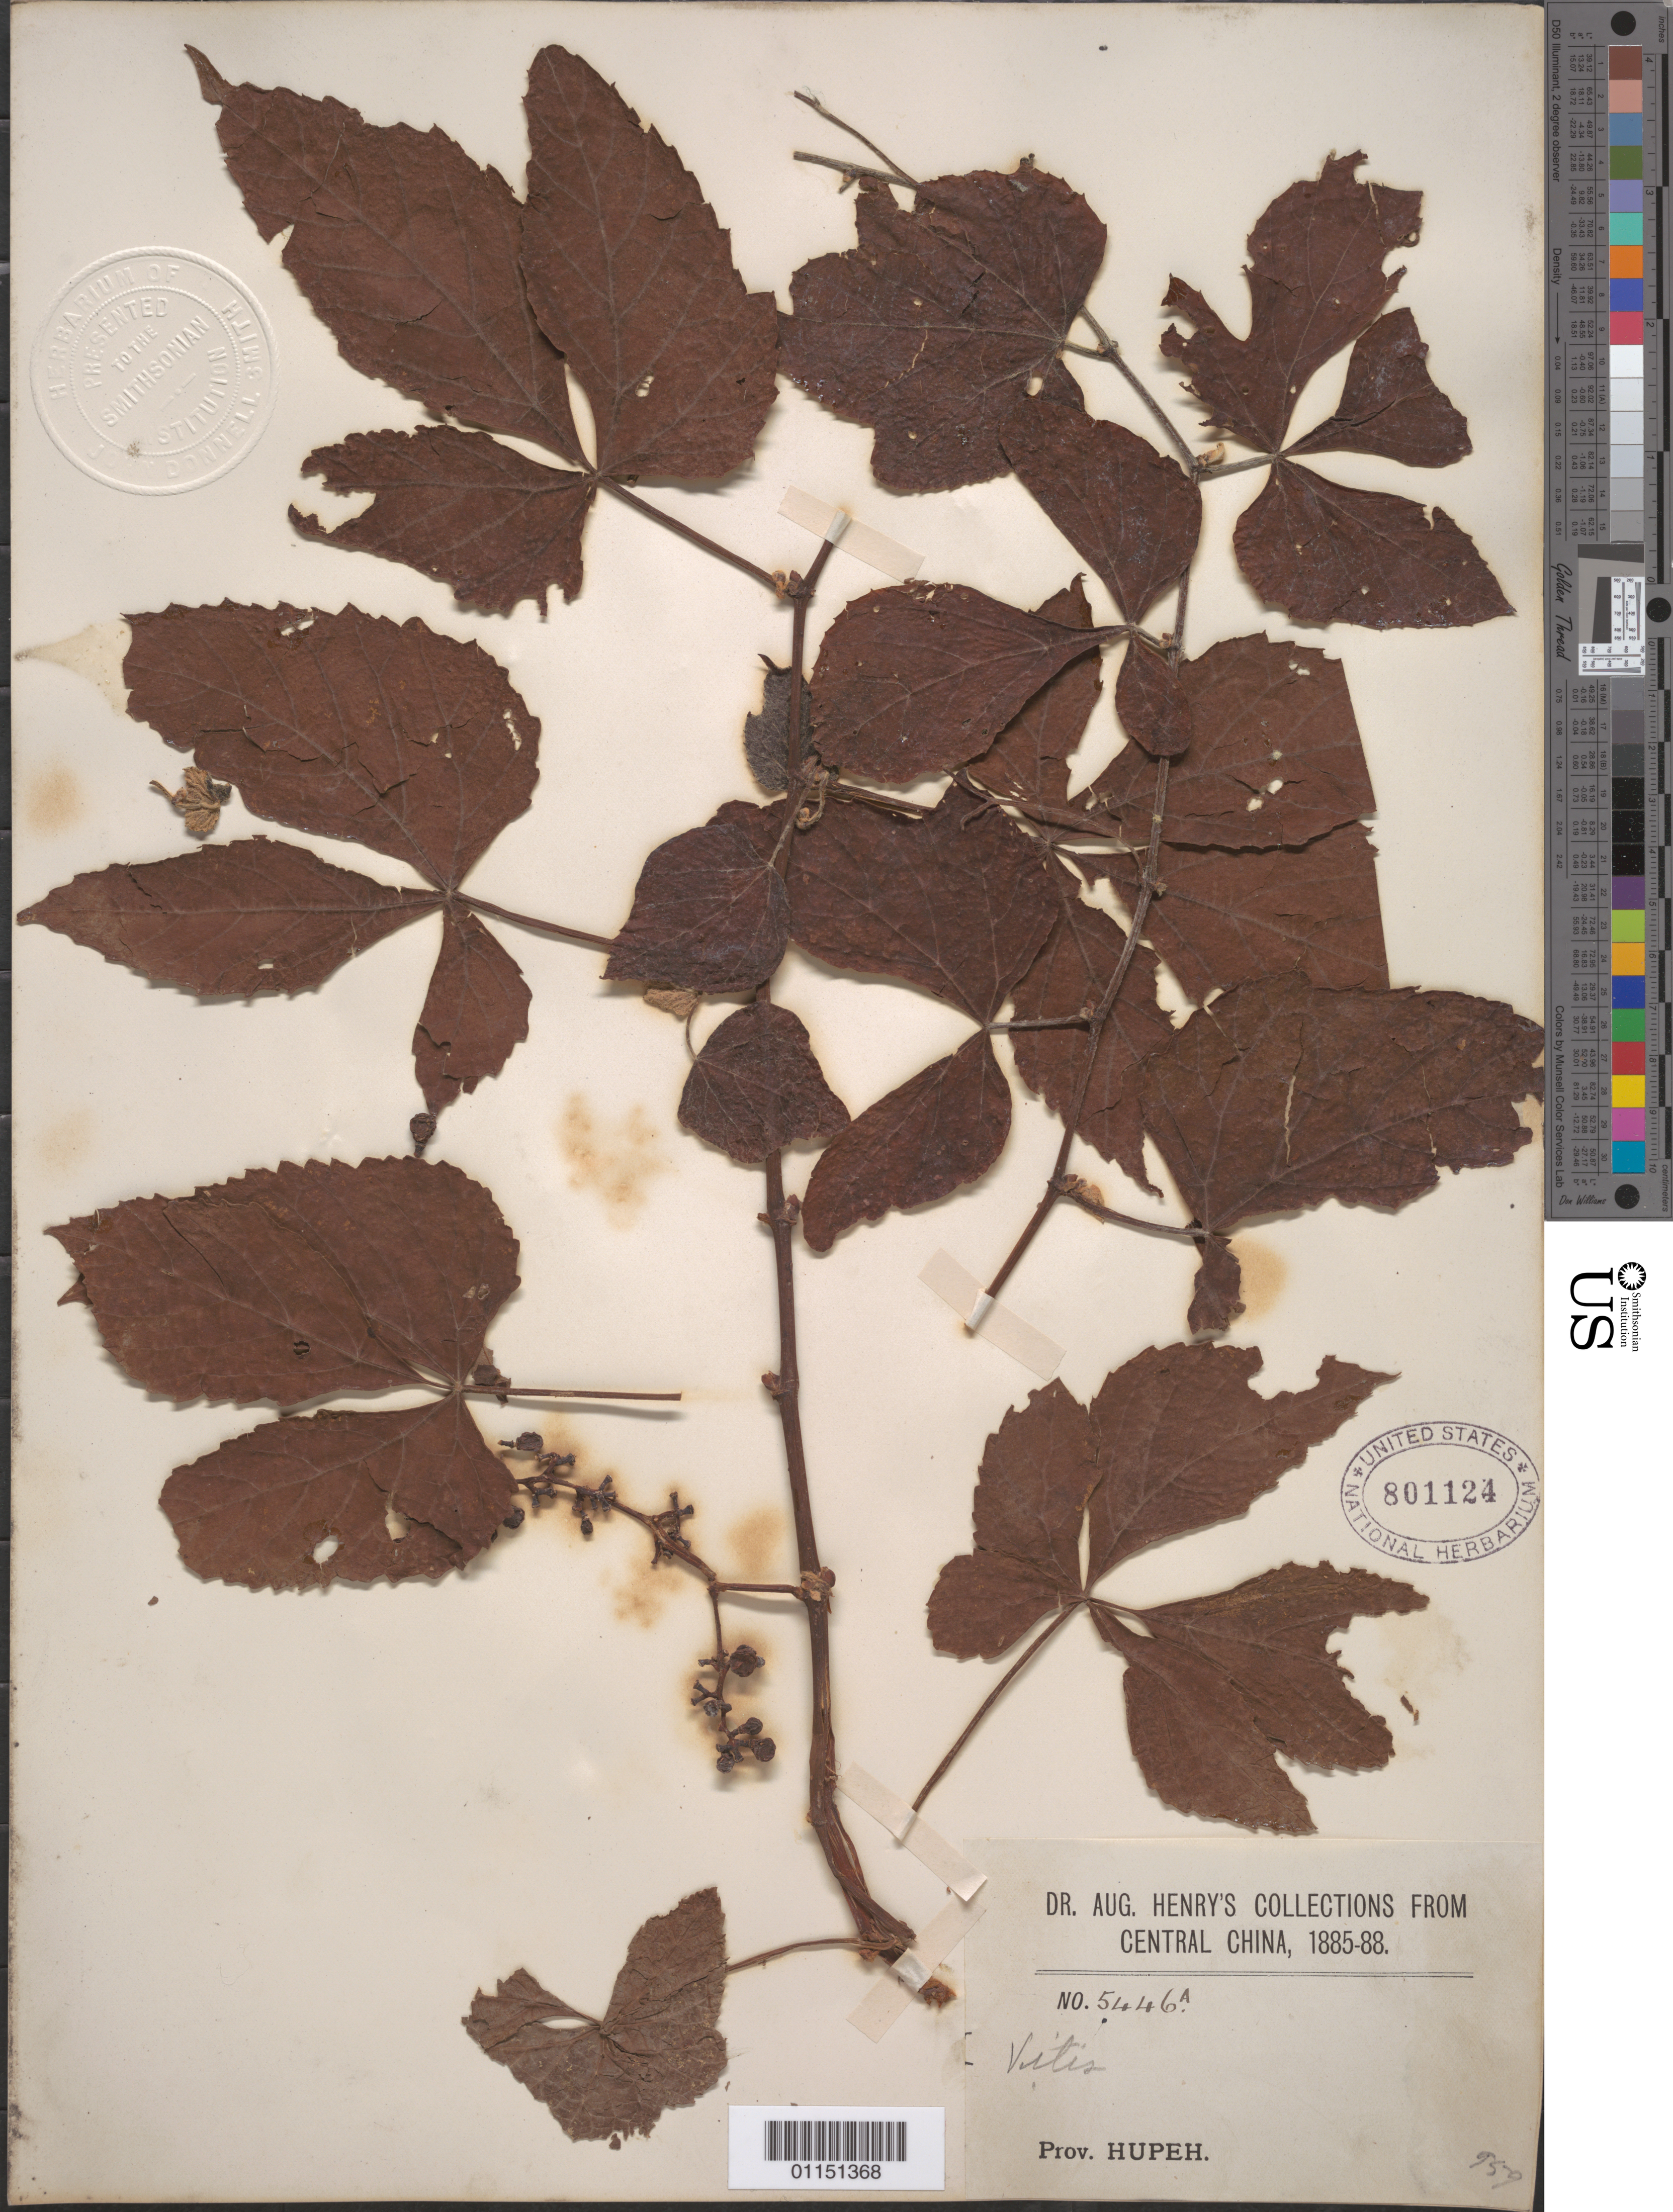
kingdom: Plantae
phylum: Tracheophyta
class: Magnoliopsida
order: Vitales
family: Vitaceae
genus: Vitis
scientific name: Vitis sp.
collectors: A. Henry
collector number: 5446 A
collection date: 1885/1888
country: China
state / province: Hubei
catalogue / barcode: US 801124